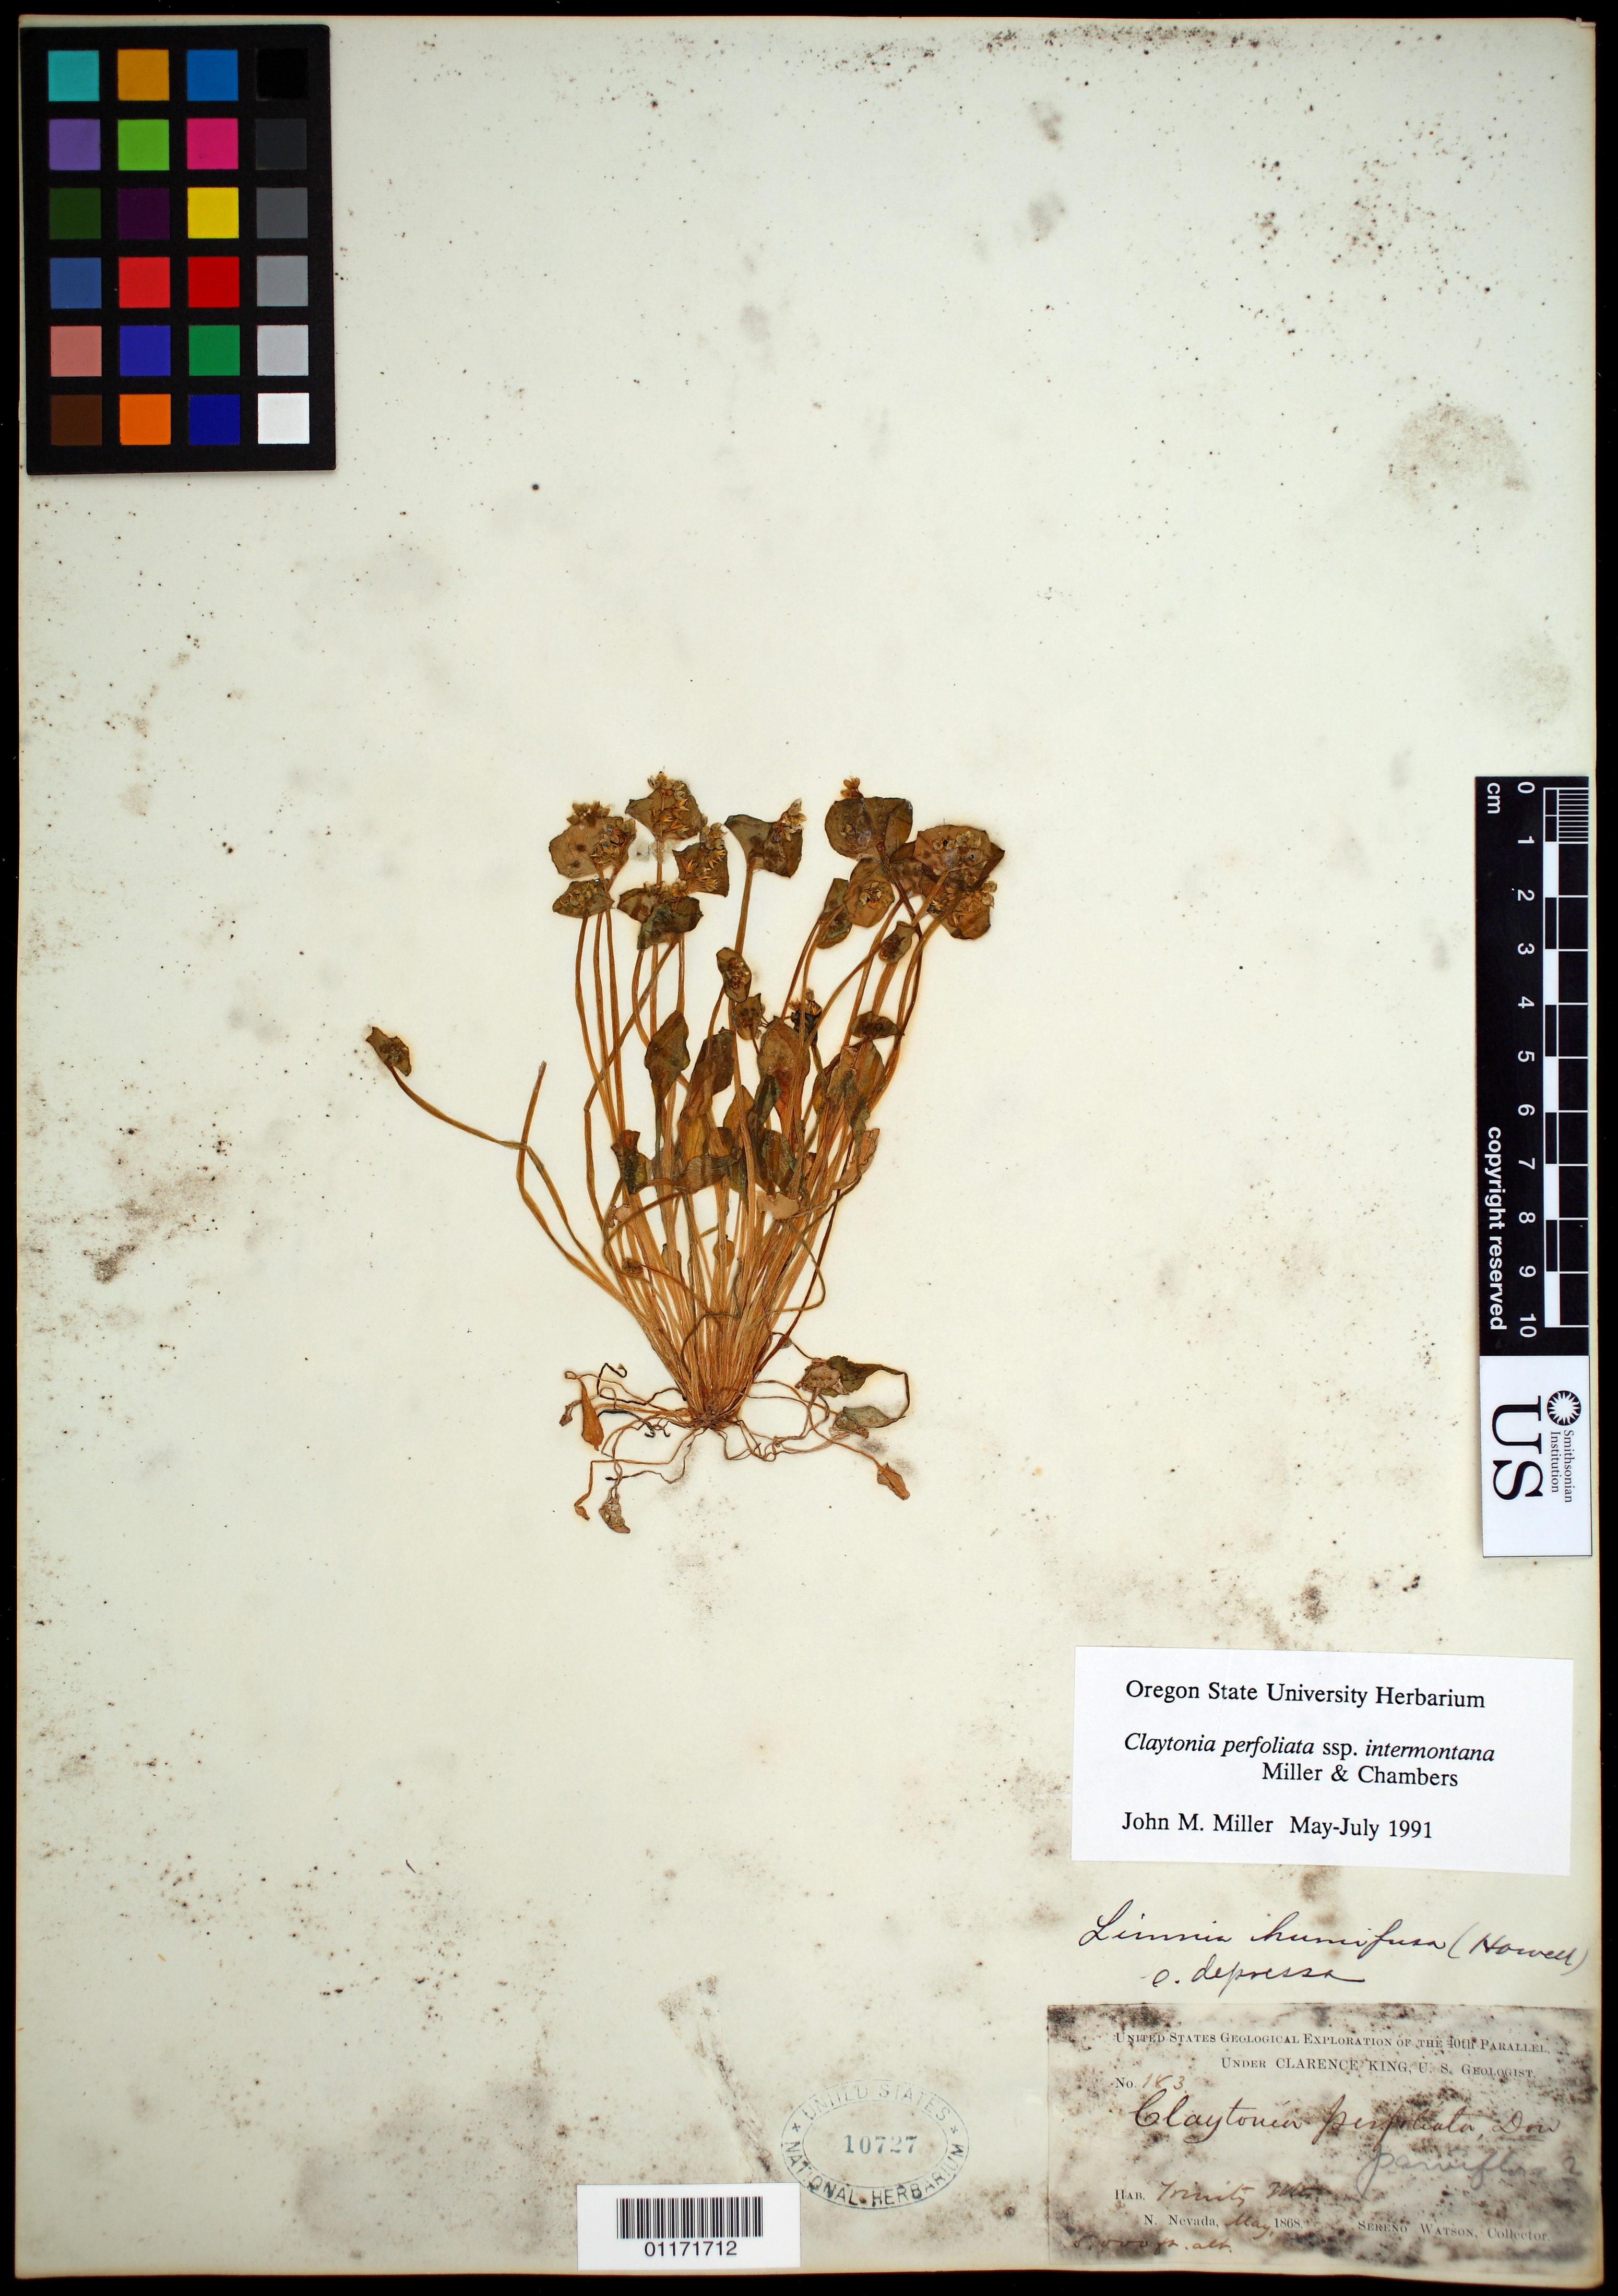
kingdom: Plantae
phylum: Tracheophyta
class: Magnoliopsida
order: Caryophyllales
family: Montiaceae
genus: Claytonia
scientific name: Claytonia perfoliata subsp. intermontana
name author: Mill. & Chambers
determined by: Miller, John M.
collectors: S. Watson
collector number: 183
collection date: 1868-05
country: United States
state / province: Nevada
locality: Trinity Mts.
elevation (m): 1524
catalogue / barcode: US 10727